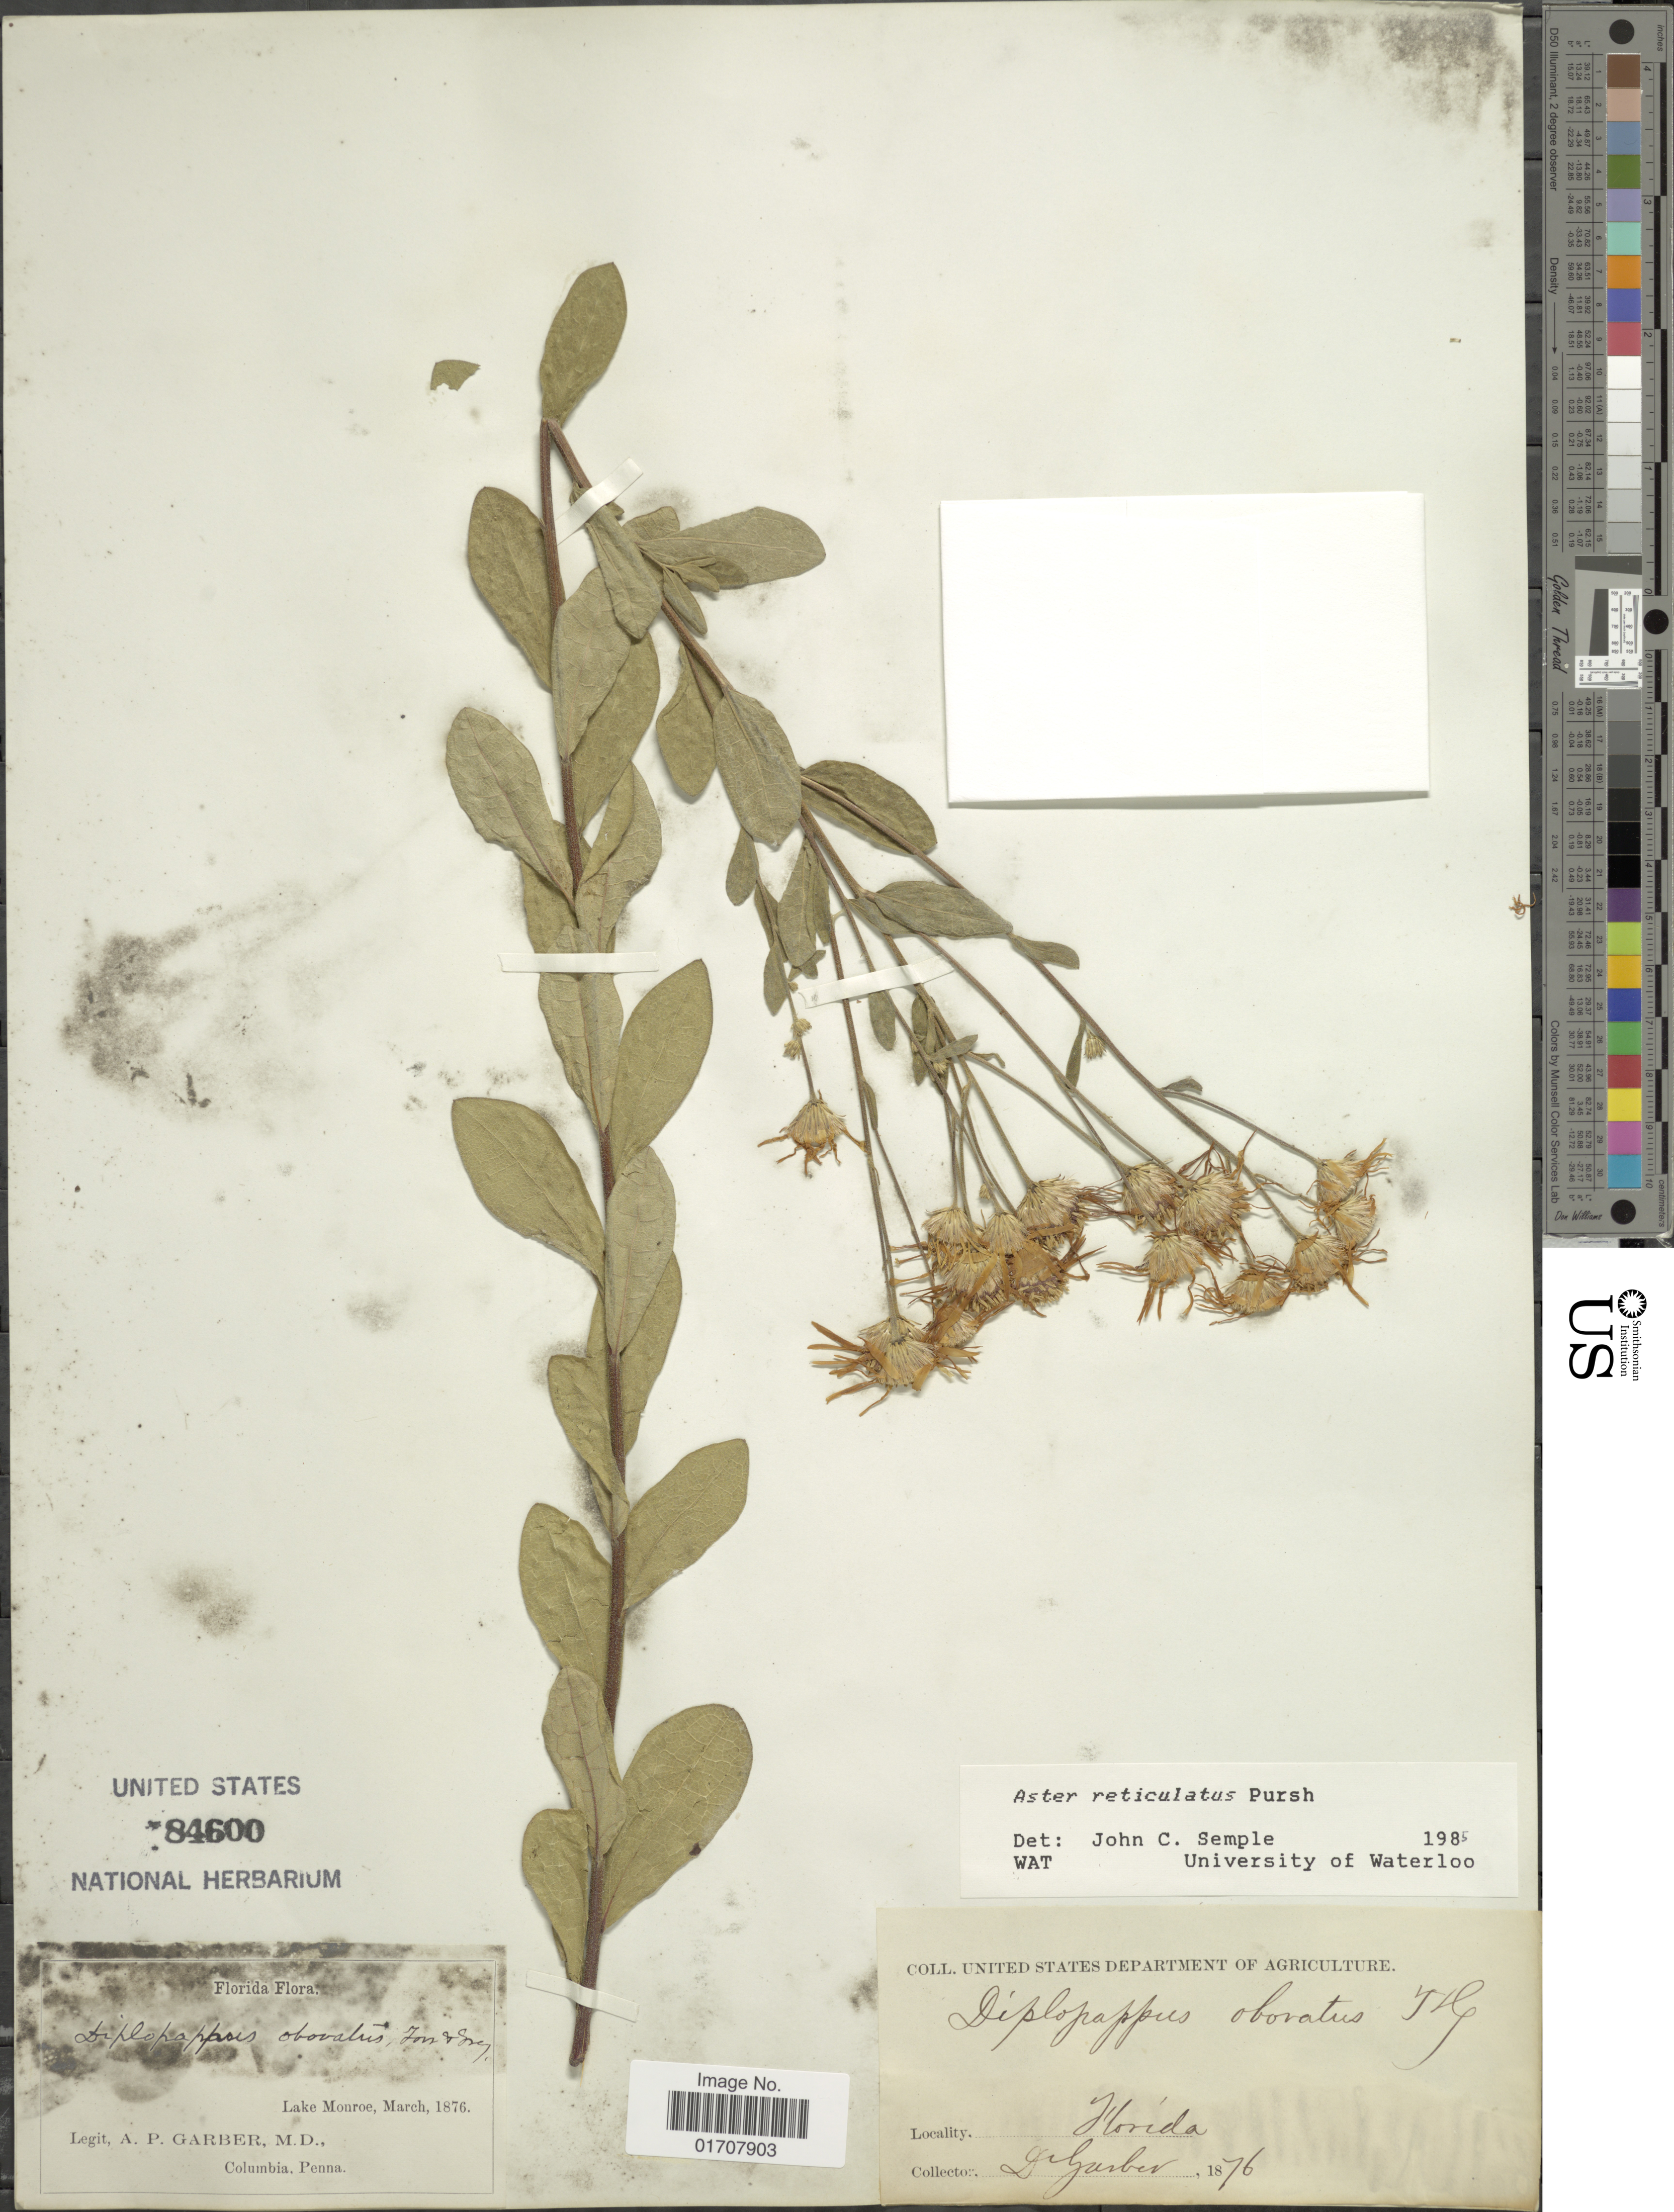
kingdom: Plantae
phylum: Tracheophyta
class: Magnoliopsida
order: Asterales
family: Asteraceae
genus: Oclemena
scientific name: Oclemena reticulata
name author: (Pursh) G.L. Nesom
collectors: A. P. Garber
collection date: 1876-03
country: United States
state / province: Florida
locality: Lake Monroe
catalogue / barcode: US 84600